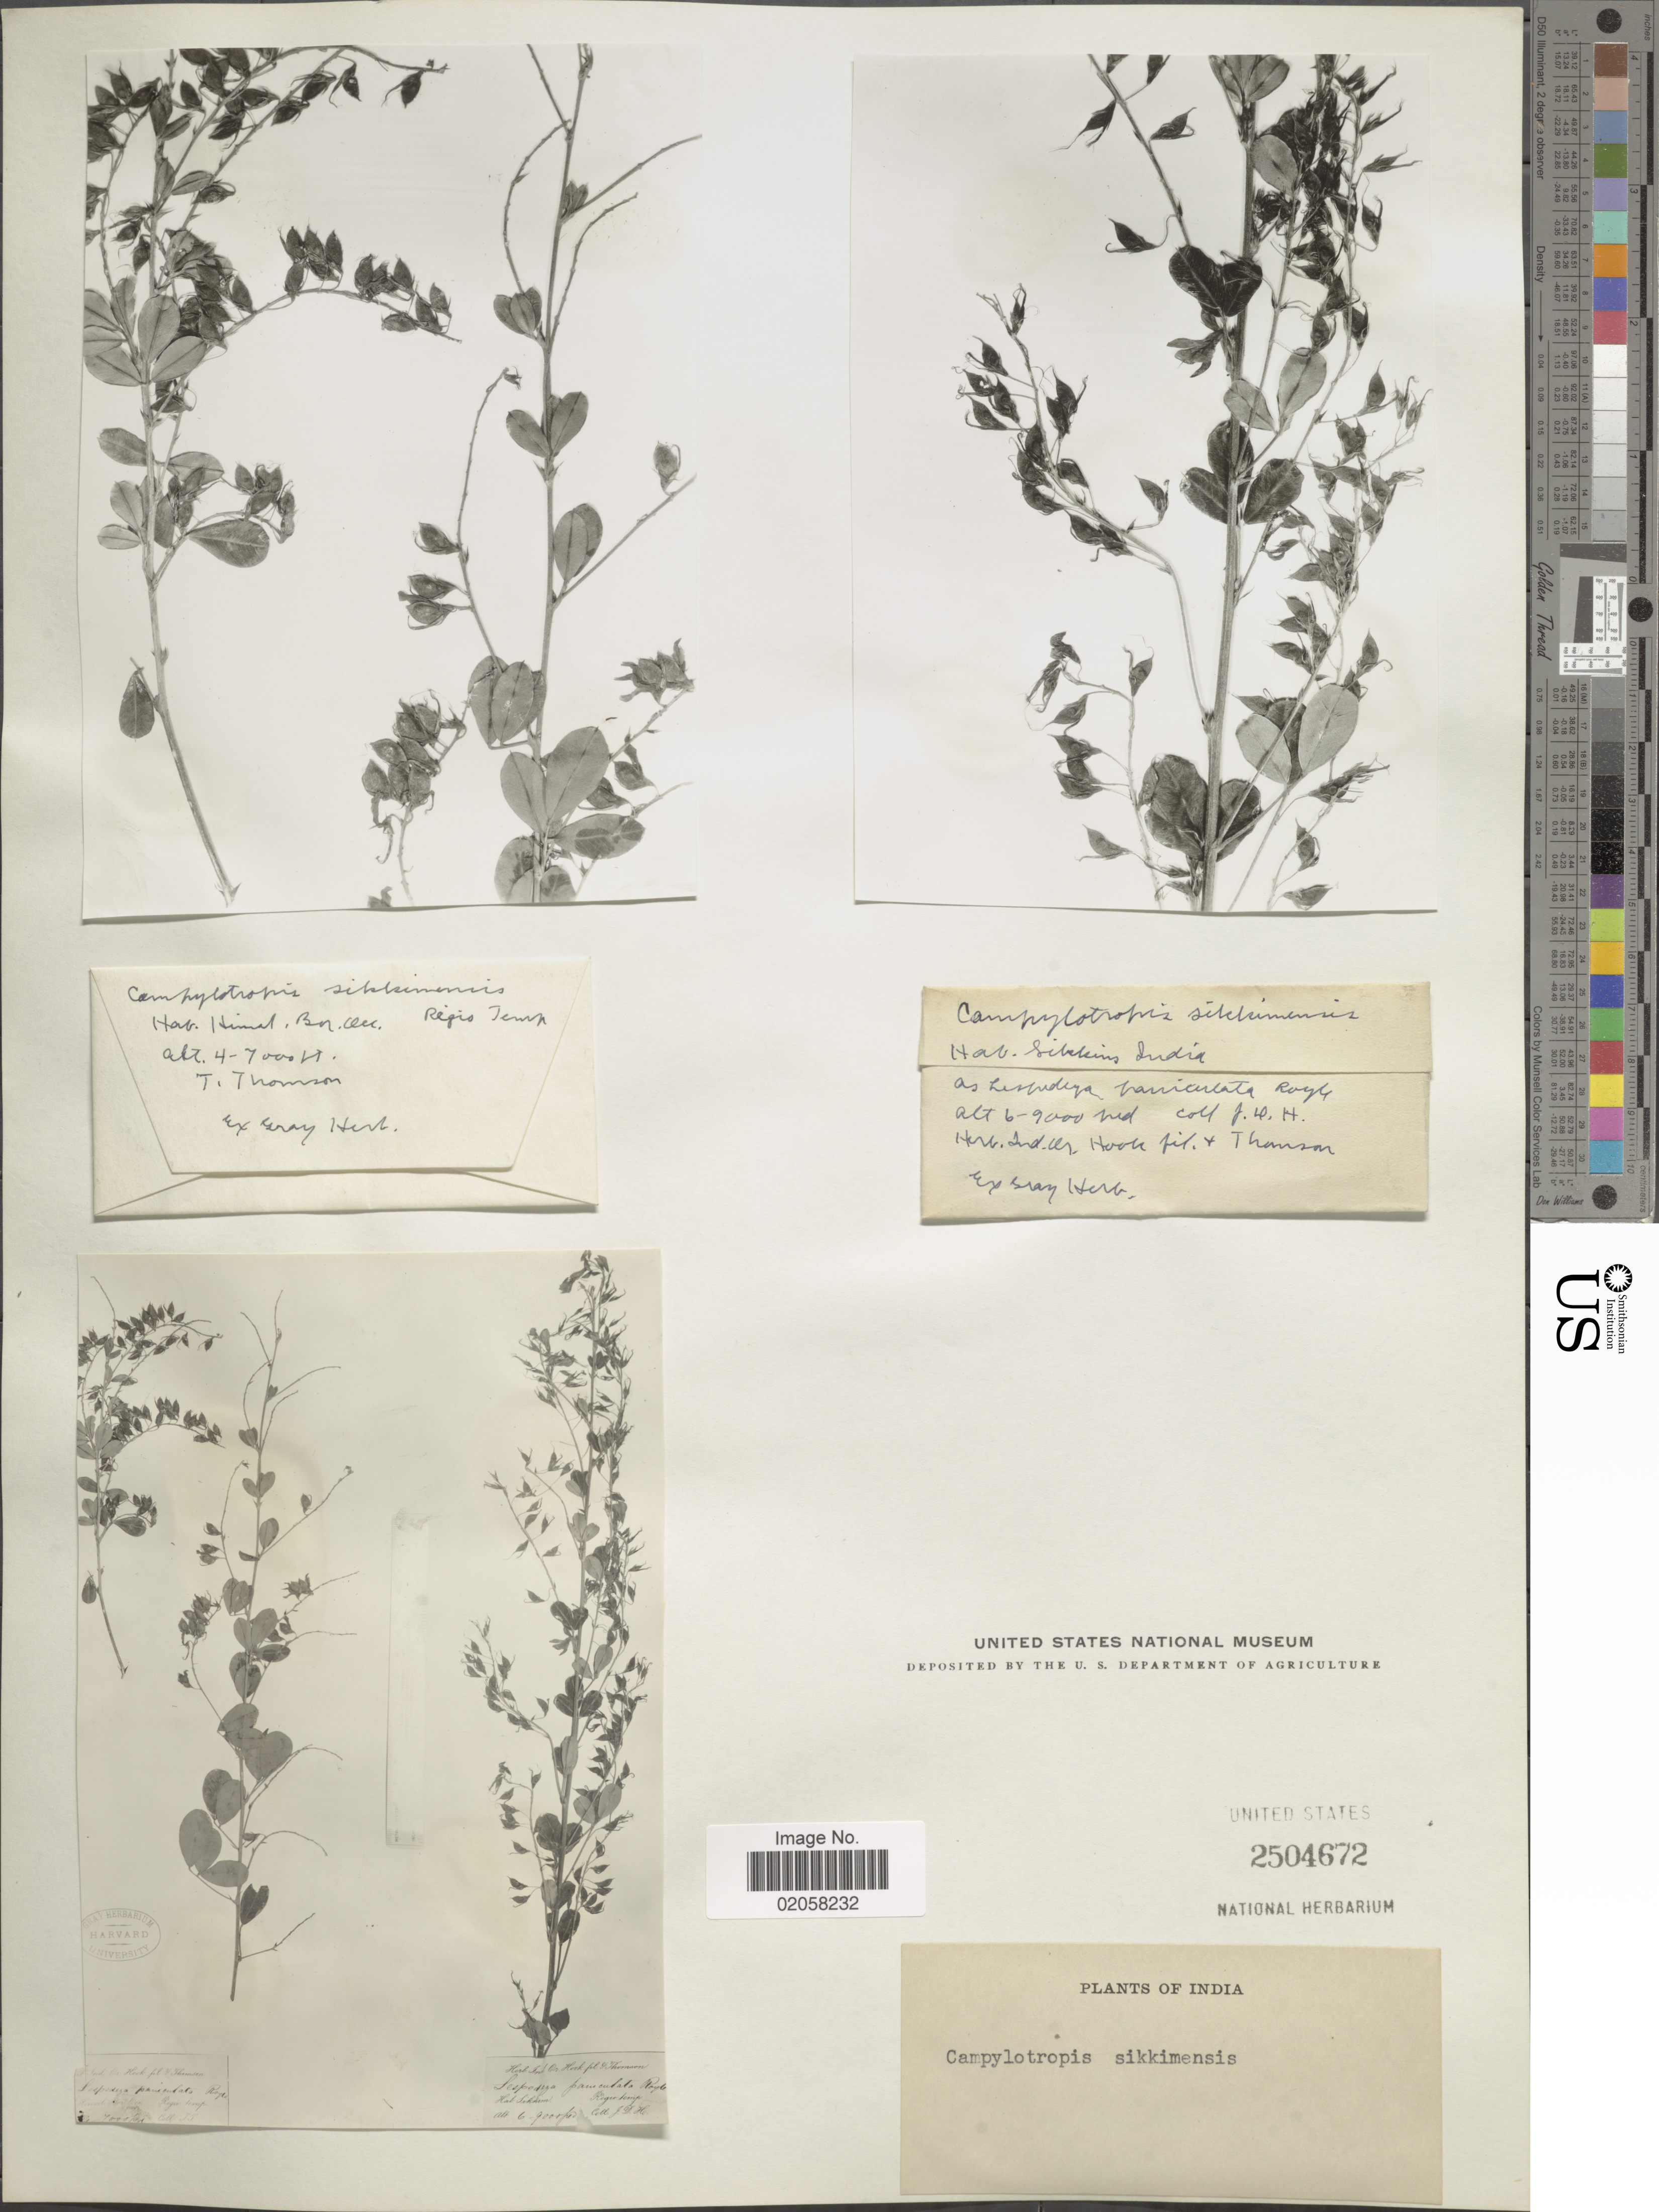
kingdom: Plantae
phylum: Tracheophyta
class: Magnoliopsida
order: Fabales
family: Fabaceae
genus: Campylotropis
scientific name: Campylotropis sikkimensis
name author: Ricker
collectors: J. D. H.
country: India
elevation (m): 1829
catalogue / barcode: US 2504672-2